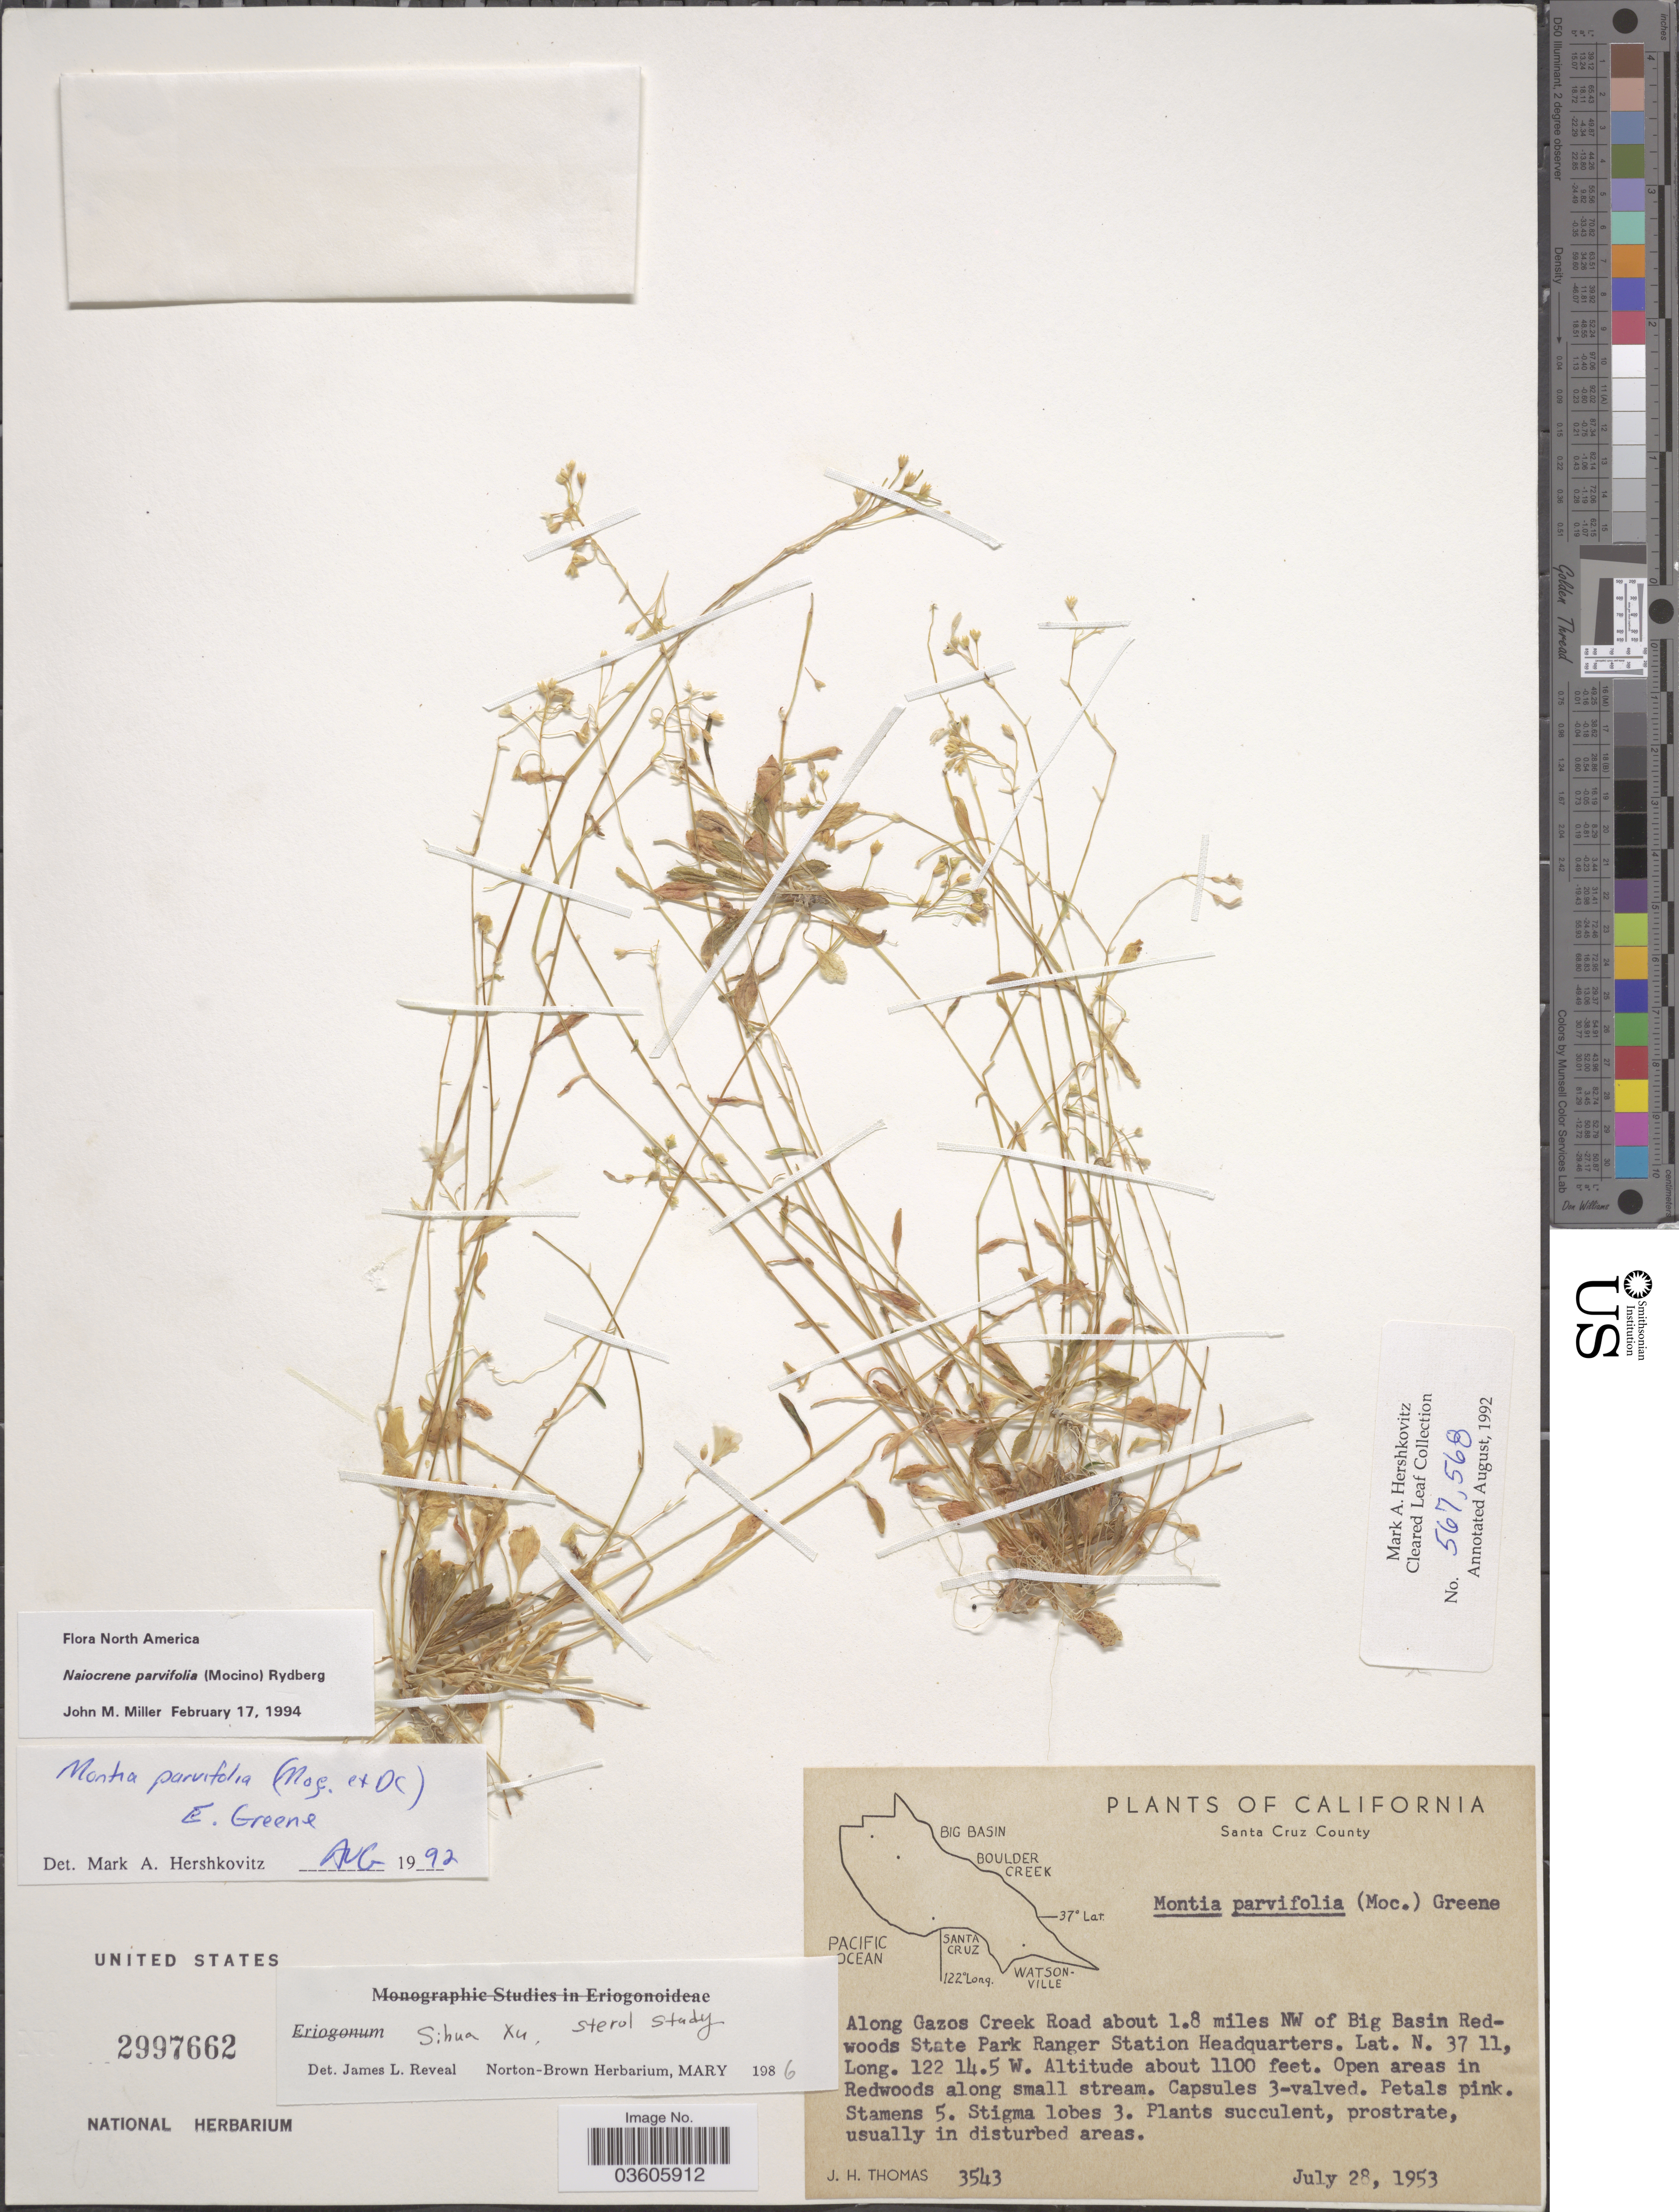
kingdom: Plantae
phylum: Tracheophyta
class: Magnoliopsida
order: Caryophyllales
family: Montiaceae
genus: Montia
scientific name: Montia parvifolia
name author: (Moc. ex DC.) Greene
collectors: J. H. Thomas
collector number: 3543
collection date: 1953-07-28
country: United States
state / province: California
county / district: Santa Cruz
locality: Santa Cruz County. Along Gazos Creek Road about 1.8 miles NW of Big Basin Redwoods State Park Ranger Station Headquarters.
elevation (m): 335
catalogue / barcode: US 2997662